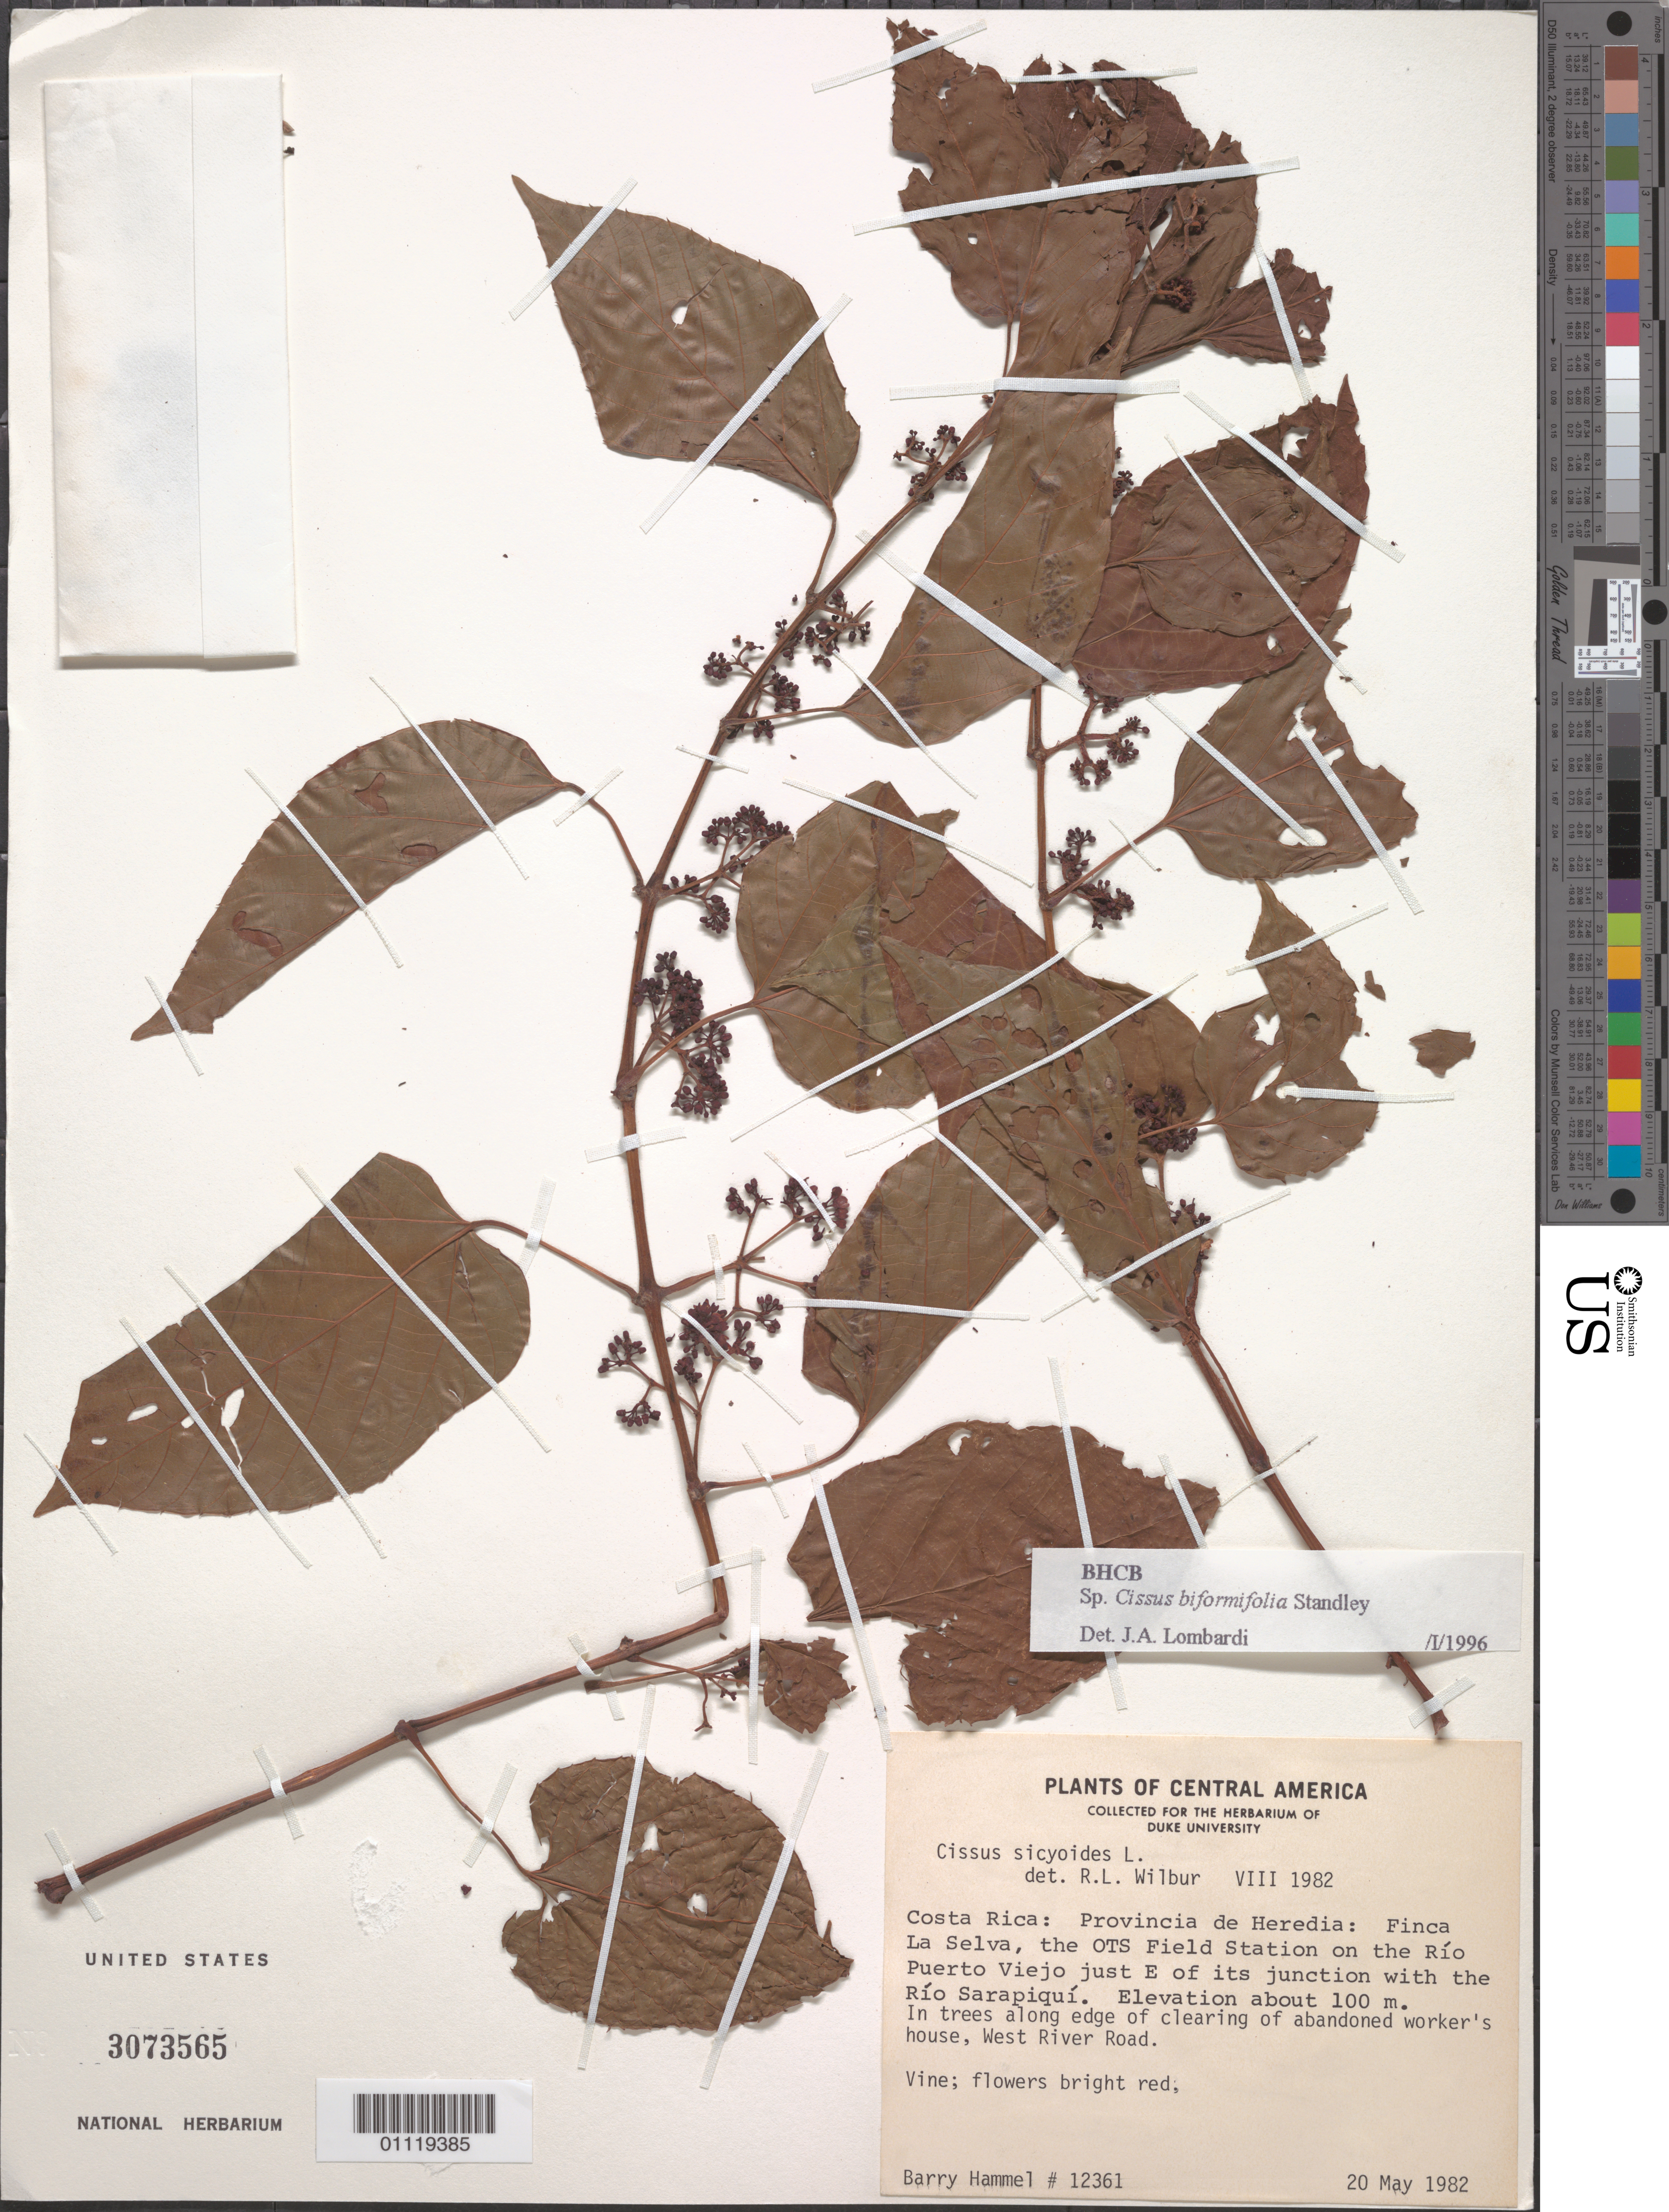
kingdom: Plantae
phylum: Tracheophyta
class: Magnoliopsida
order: Vitales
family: Vitaceae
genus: Cissus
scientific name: Cissus biformifolia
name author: Standl.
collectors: B. Hammel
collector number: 12361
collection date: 1982-05-20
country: Costa Rica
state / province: Heredia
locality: Finca La Selva, the OTS Field Station on the Rio Puerto Viejo just E of its junction with the Rio Sarapiqui. West River Road.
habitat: In trees along edge. Vine.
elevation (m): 100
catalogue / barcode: US 3073565